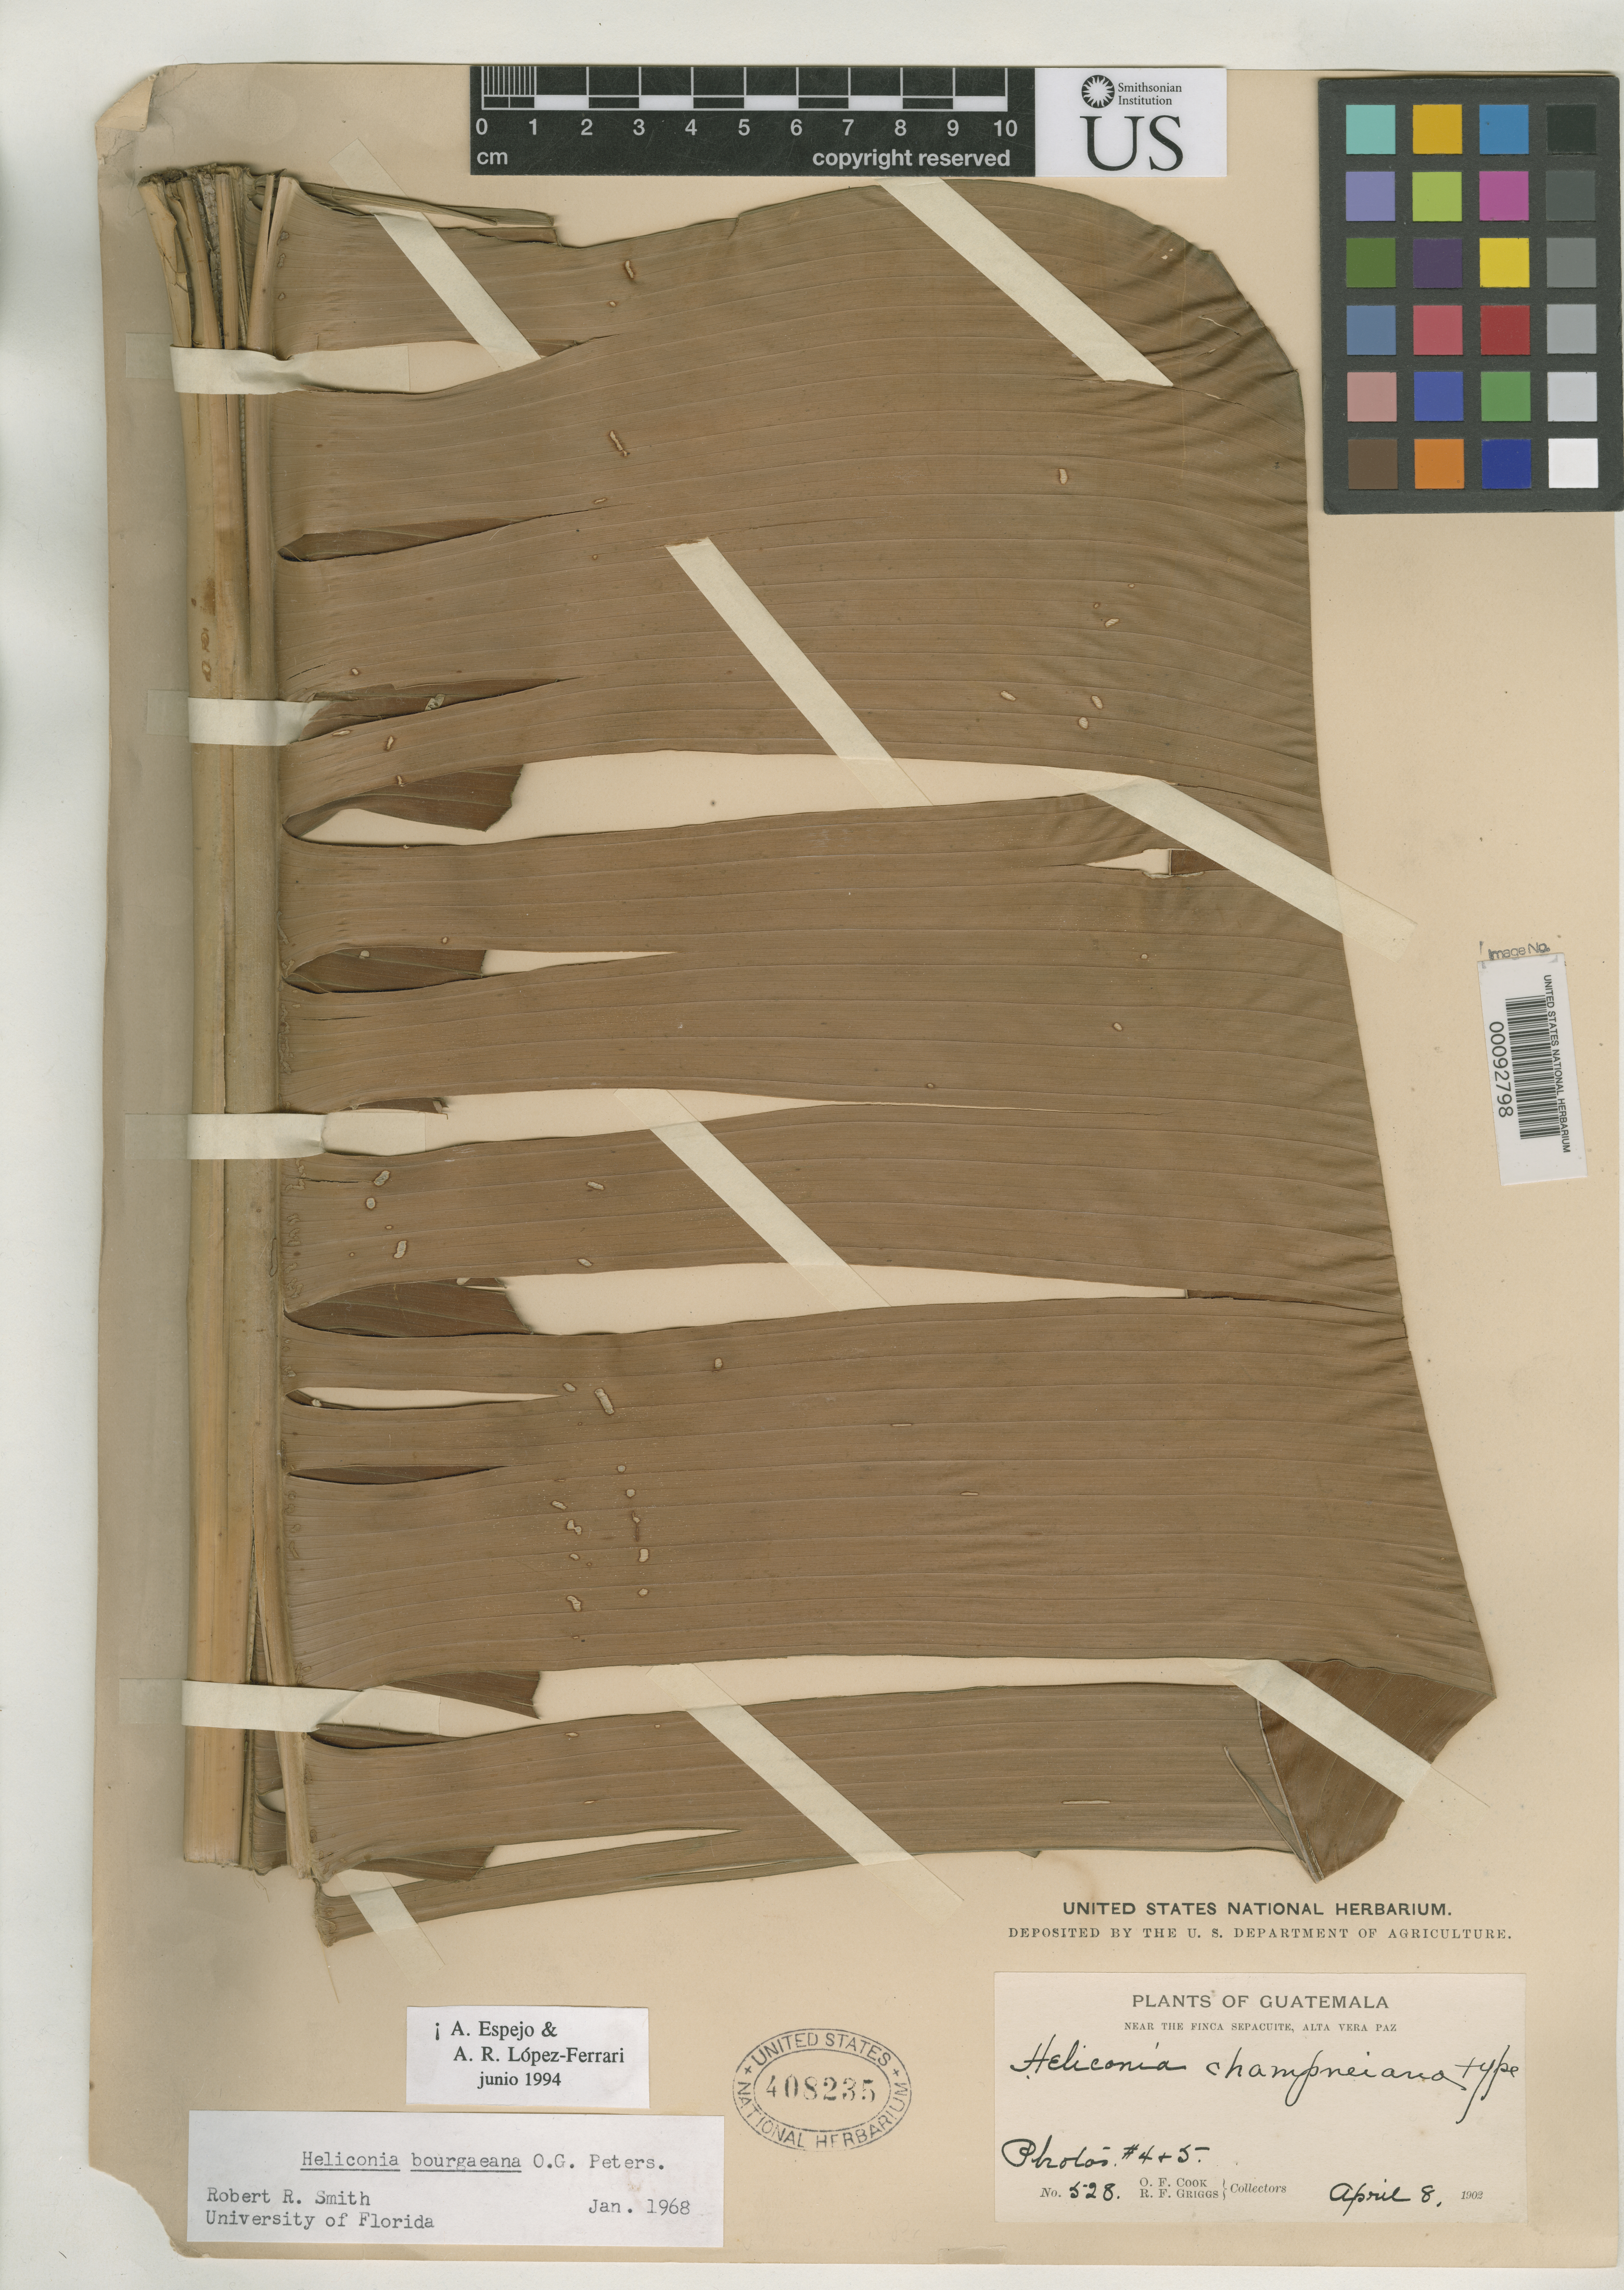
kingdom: Plantae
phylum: Tracheophyta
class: Liliopsida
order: Zingiberales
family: Heliconiaceae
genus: Heliconia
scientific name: Heliconia champneiana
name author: R.F. Griggs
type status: Type Collection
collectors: O. F. Cook & R. F. Griggs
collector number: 528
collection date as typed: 08 Apr 1902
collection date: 1902-04-08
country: Guatemala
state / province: Alta Verapaz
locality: East of Cahaban, Oxec River Valley.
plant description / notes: Types in this publicaction apparently deposited in U.S. National Herbarium. This sheet is 1 of 8 annotated as "type" (USNH 408231-408238), ambiguously a holotype mounted on multiple sheets, otherwise to be considered syntypes.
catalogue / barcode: US 408235